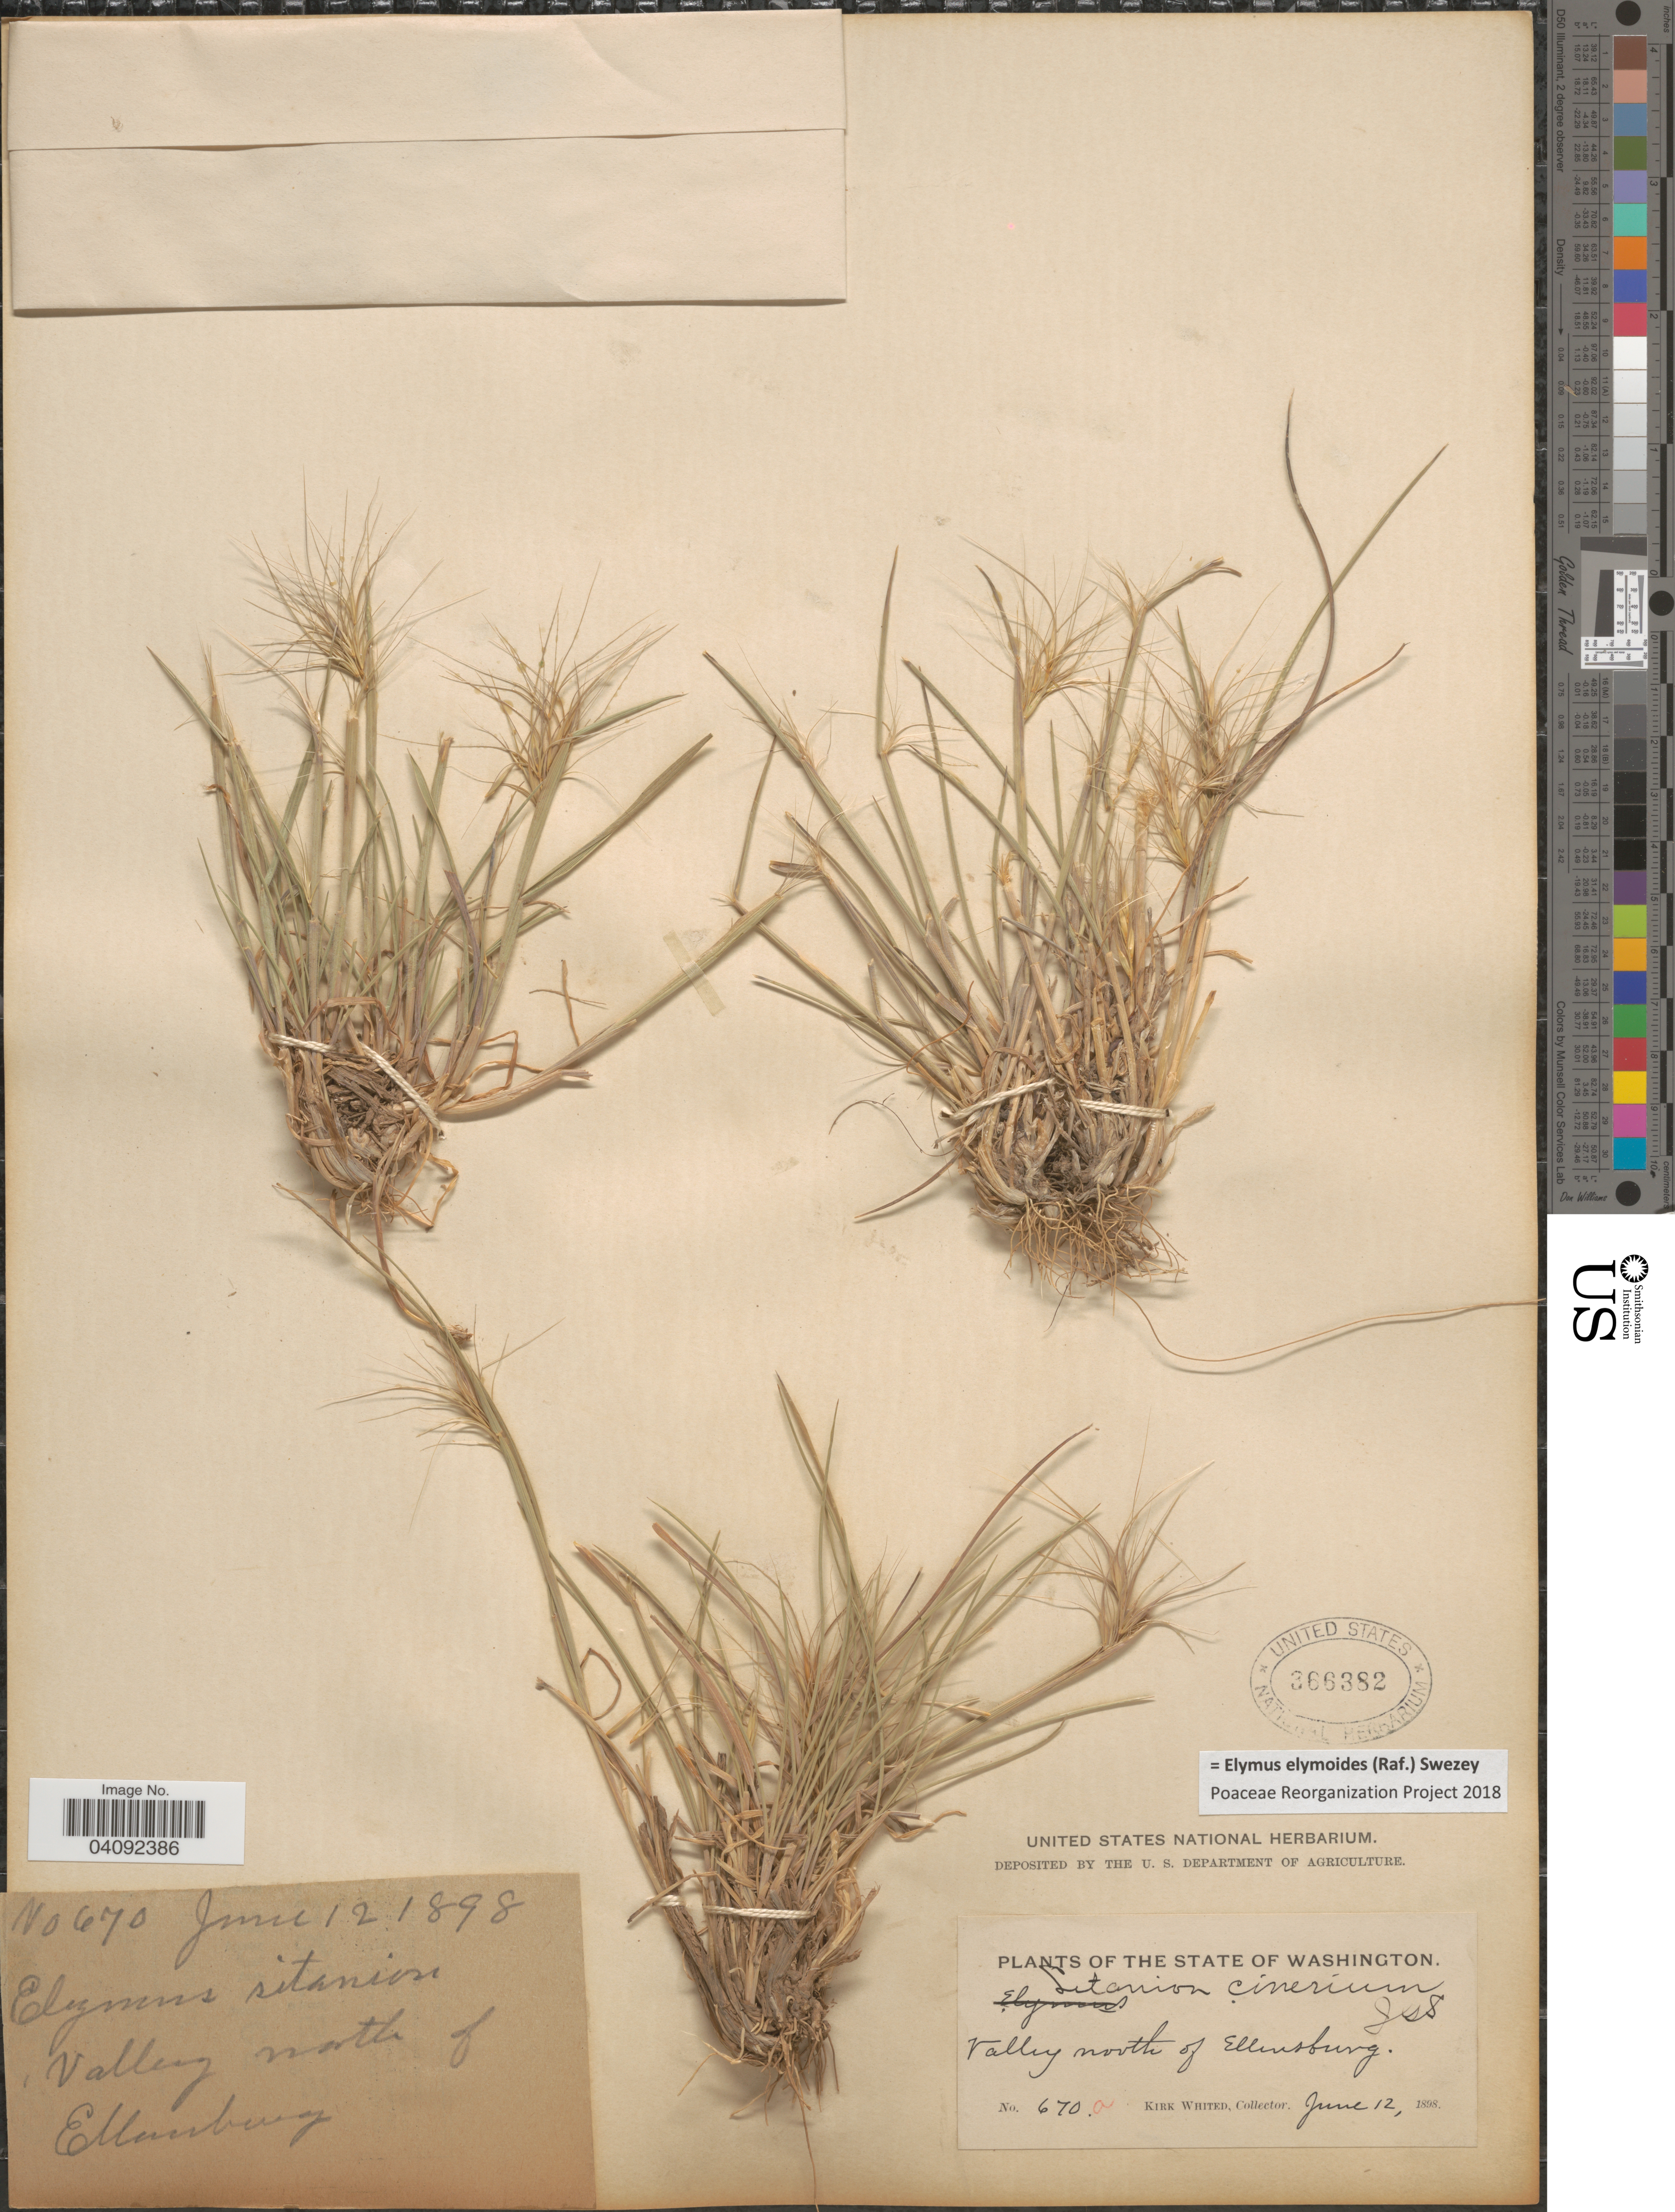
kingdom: Plantae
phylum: Tracheophyta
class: Liliopsida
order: Poales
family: Poaceae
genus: Elymus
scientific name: Elymus elymoides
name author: (Raf.) Swezey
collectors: K. Whited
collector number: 670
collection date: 1898-06-12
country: United States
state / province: Washington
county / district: Kittitas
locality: Valley mouth of Ellensburg.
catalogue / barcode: US 366382